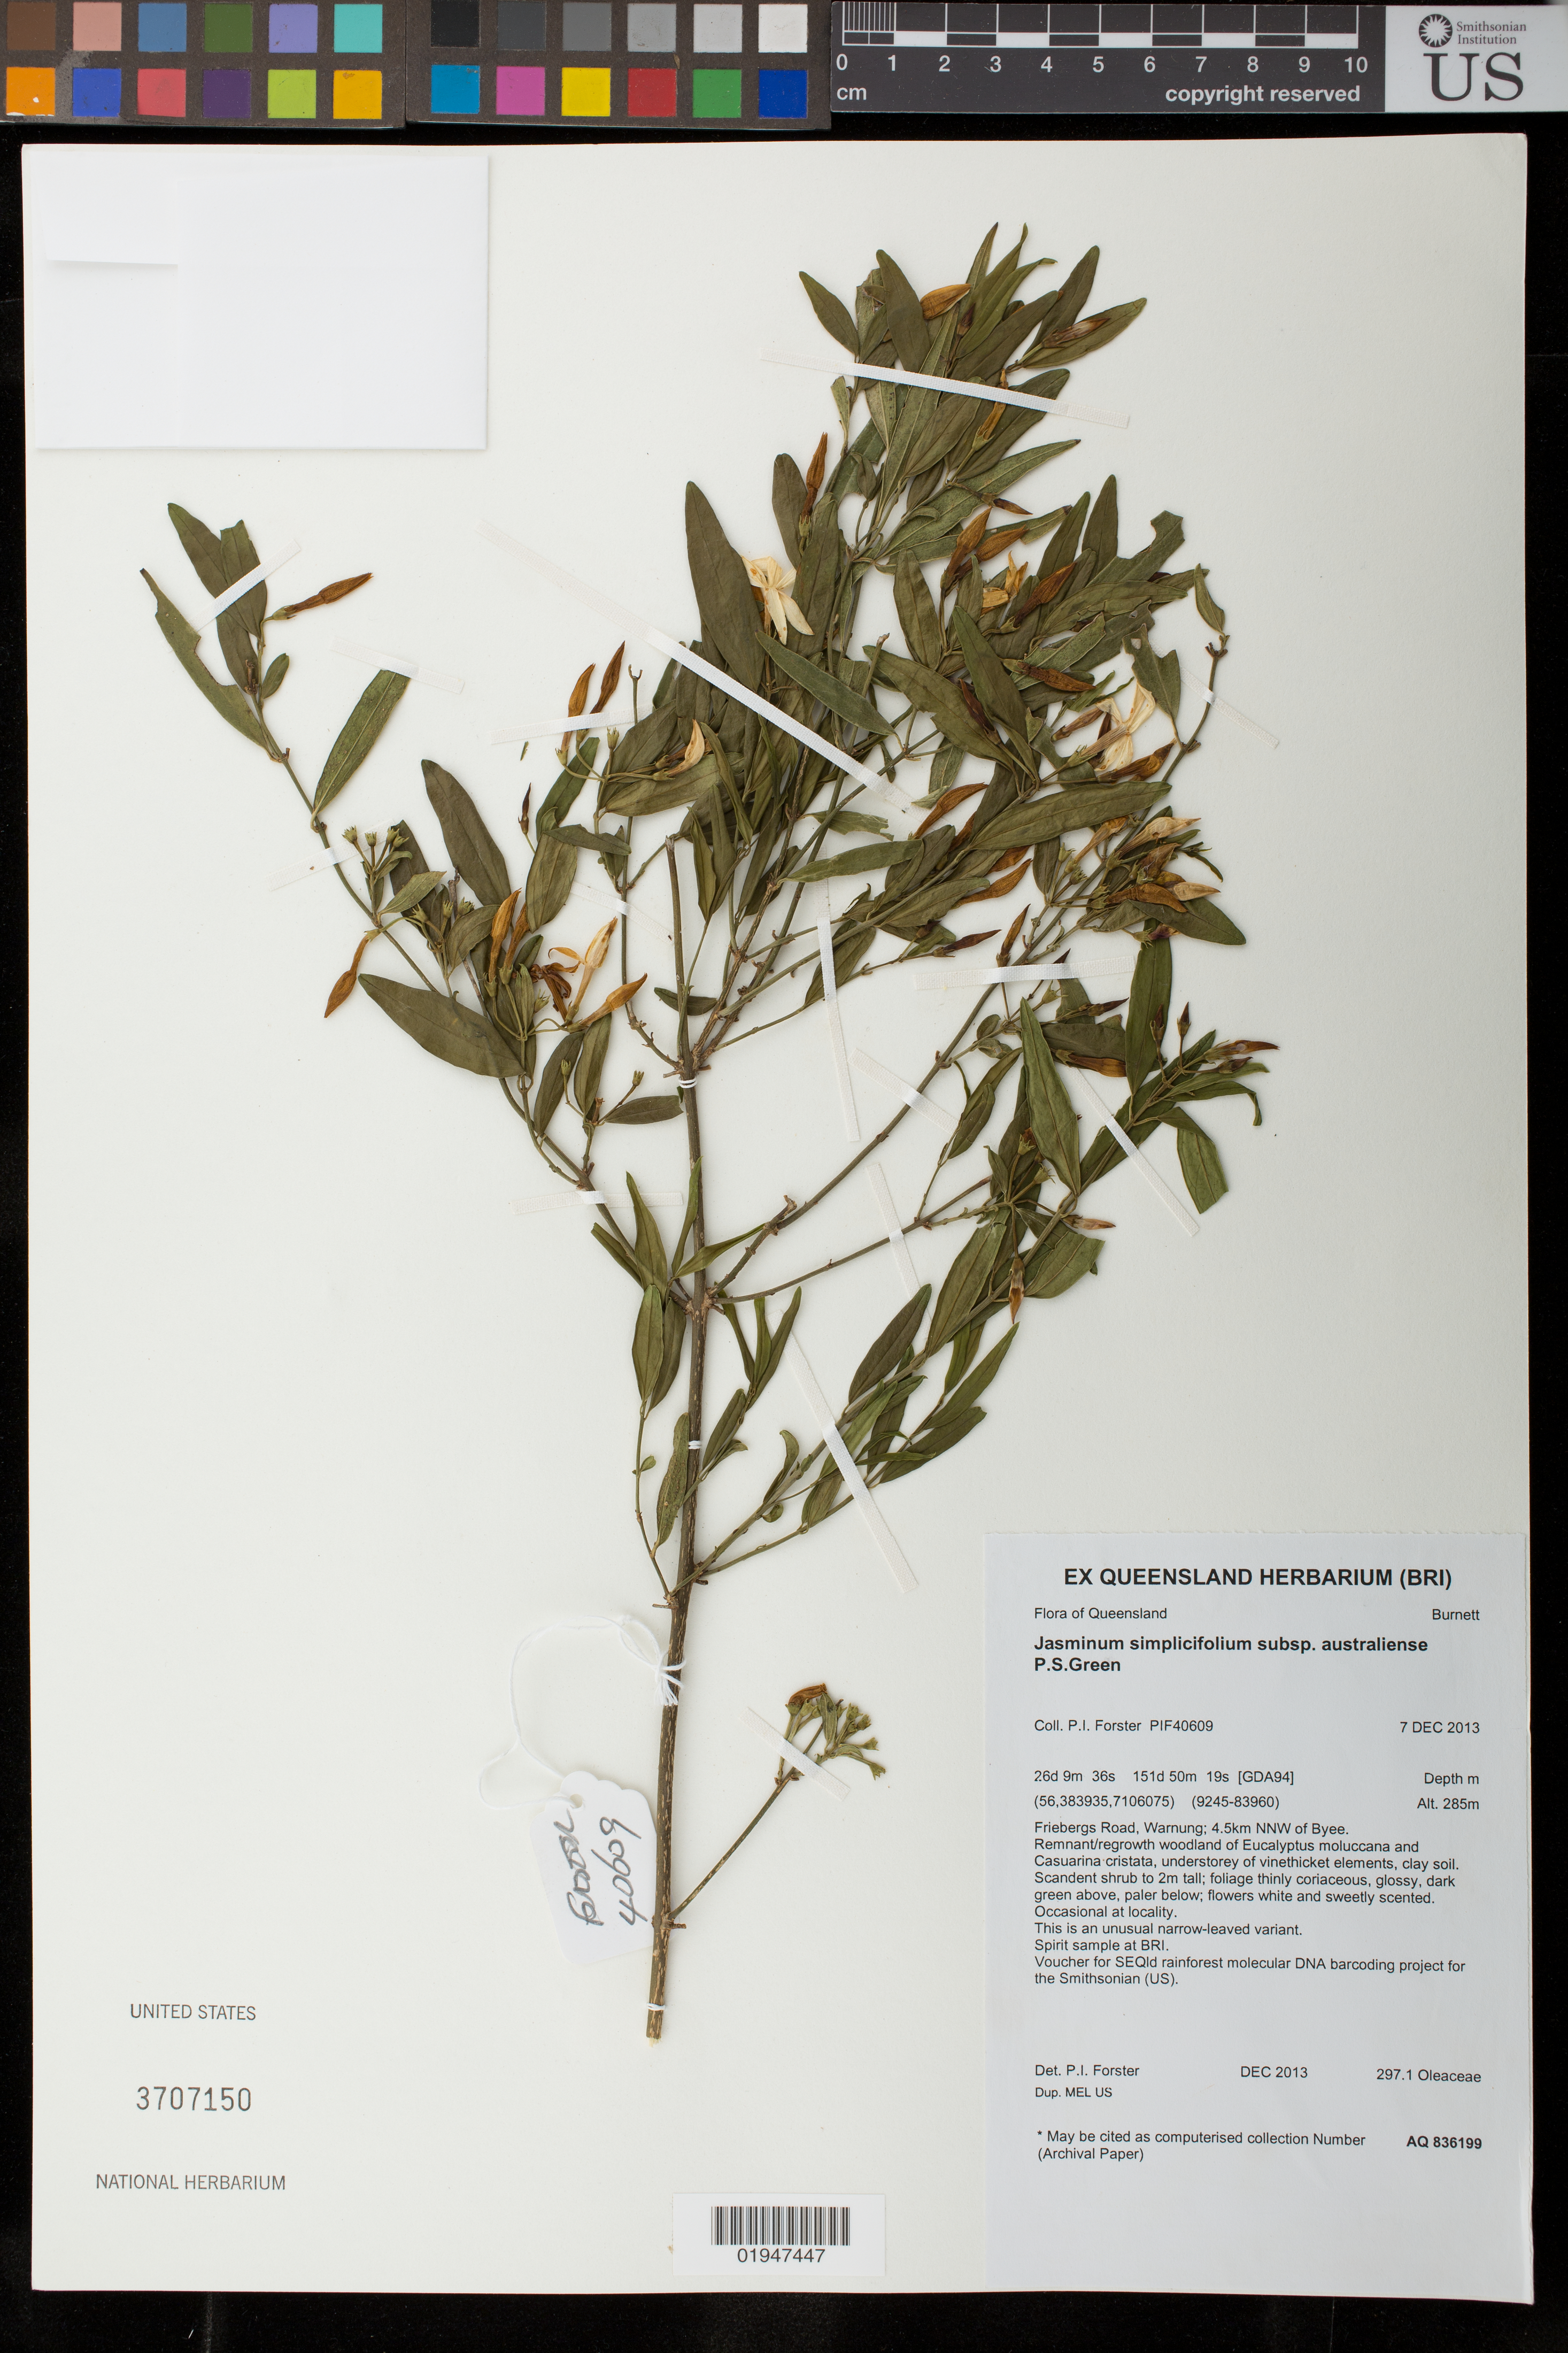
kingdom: Plantae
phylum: Tracheophyta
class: Magnoliopsida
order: Lamiales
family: Oleaceae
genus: Jasminum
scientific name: Jasminum simplicifolium subsp. australiense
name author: P.S. Green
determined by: Forster, Paul I.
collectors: P. I. Forster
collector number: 40609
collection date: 2013-12-07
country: Australia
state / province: Queensland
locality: Friebergs Road, Warnung; 4.5 km NNW of Byee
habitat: Remnant/regrowth woodland of Eucalyptus moluccana and Casuarina cristate, understory of vinethicket elements, clay soil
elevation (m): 285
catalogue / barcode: US 3707150